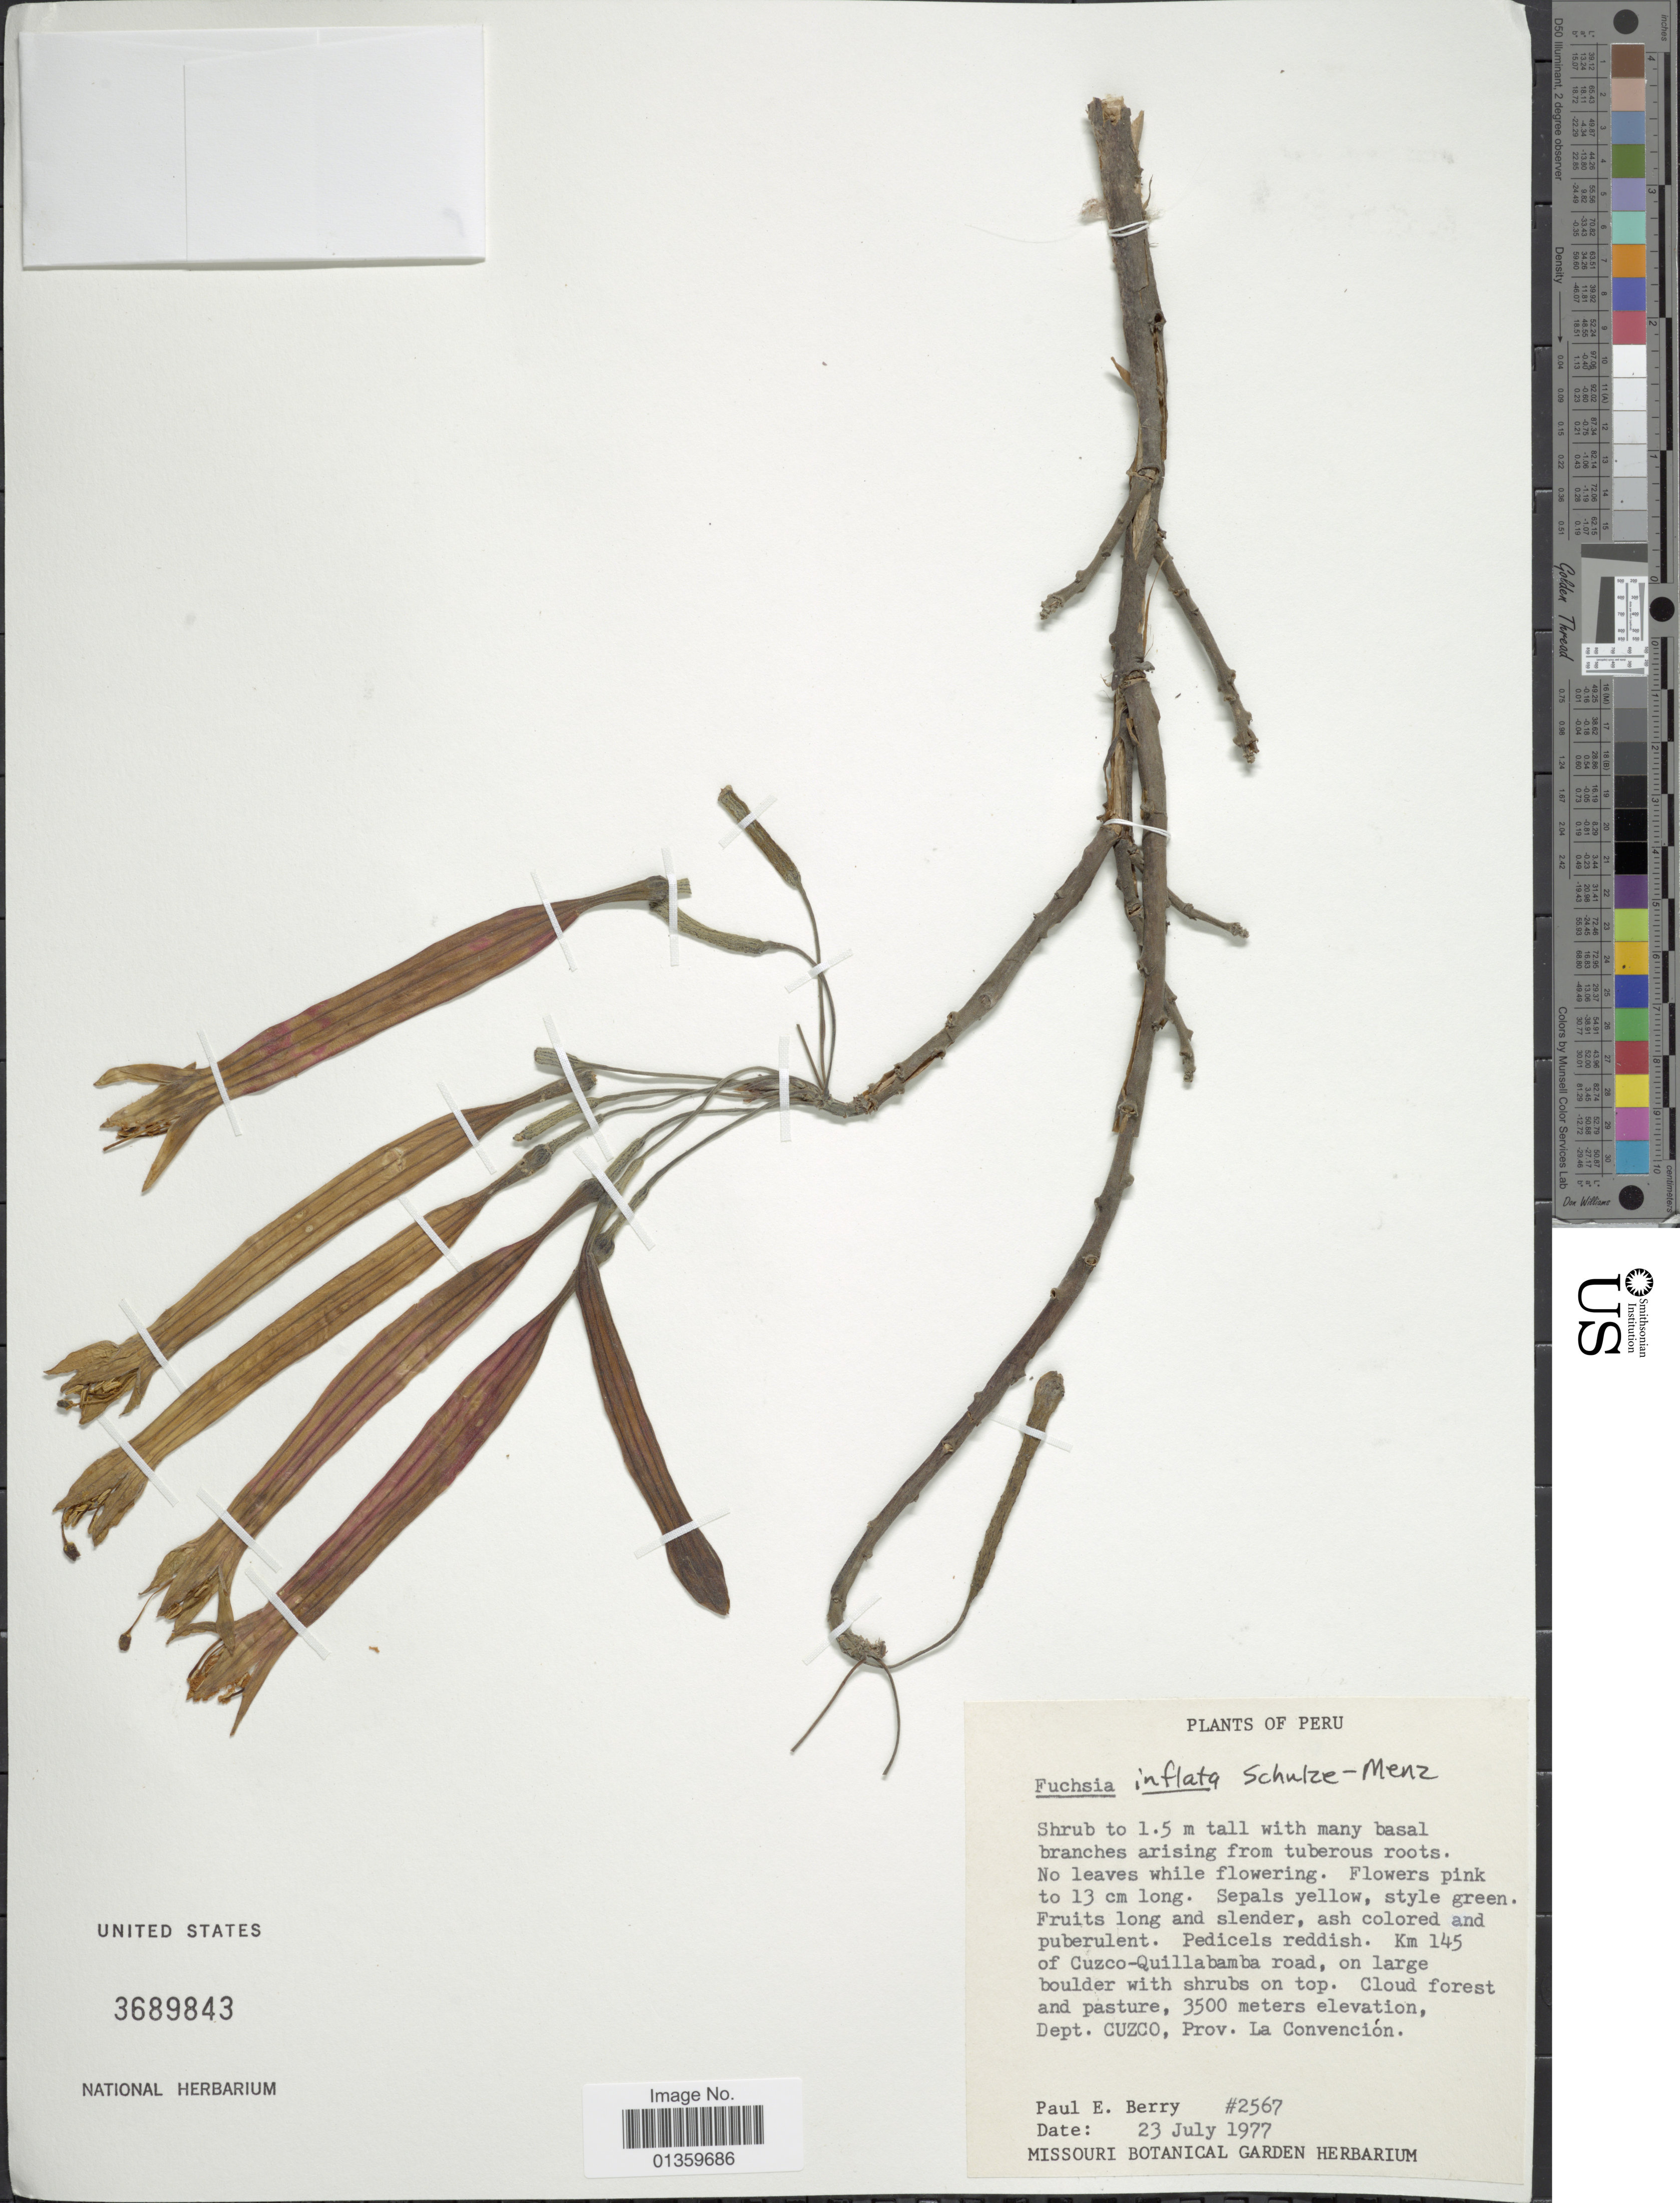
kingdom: Plantae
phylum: Tracheophyta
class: Magnoliopsida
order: Myrtales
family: Onagraceae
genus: Fuchsia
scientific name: Fuchsia inflata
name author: Schulze-Menz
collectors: P. E. Berry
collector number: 2567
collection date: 1977-07-23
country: Peru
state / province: Cusco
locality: Km 145 of Cuzco-Quillabamba road, Prov. La Convención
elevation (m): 3500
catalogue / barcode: US 3689843